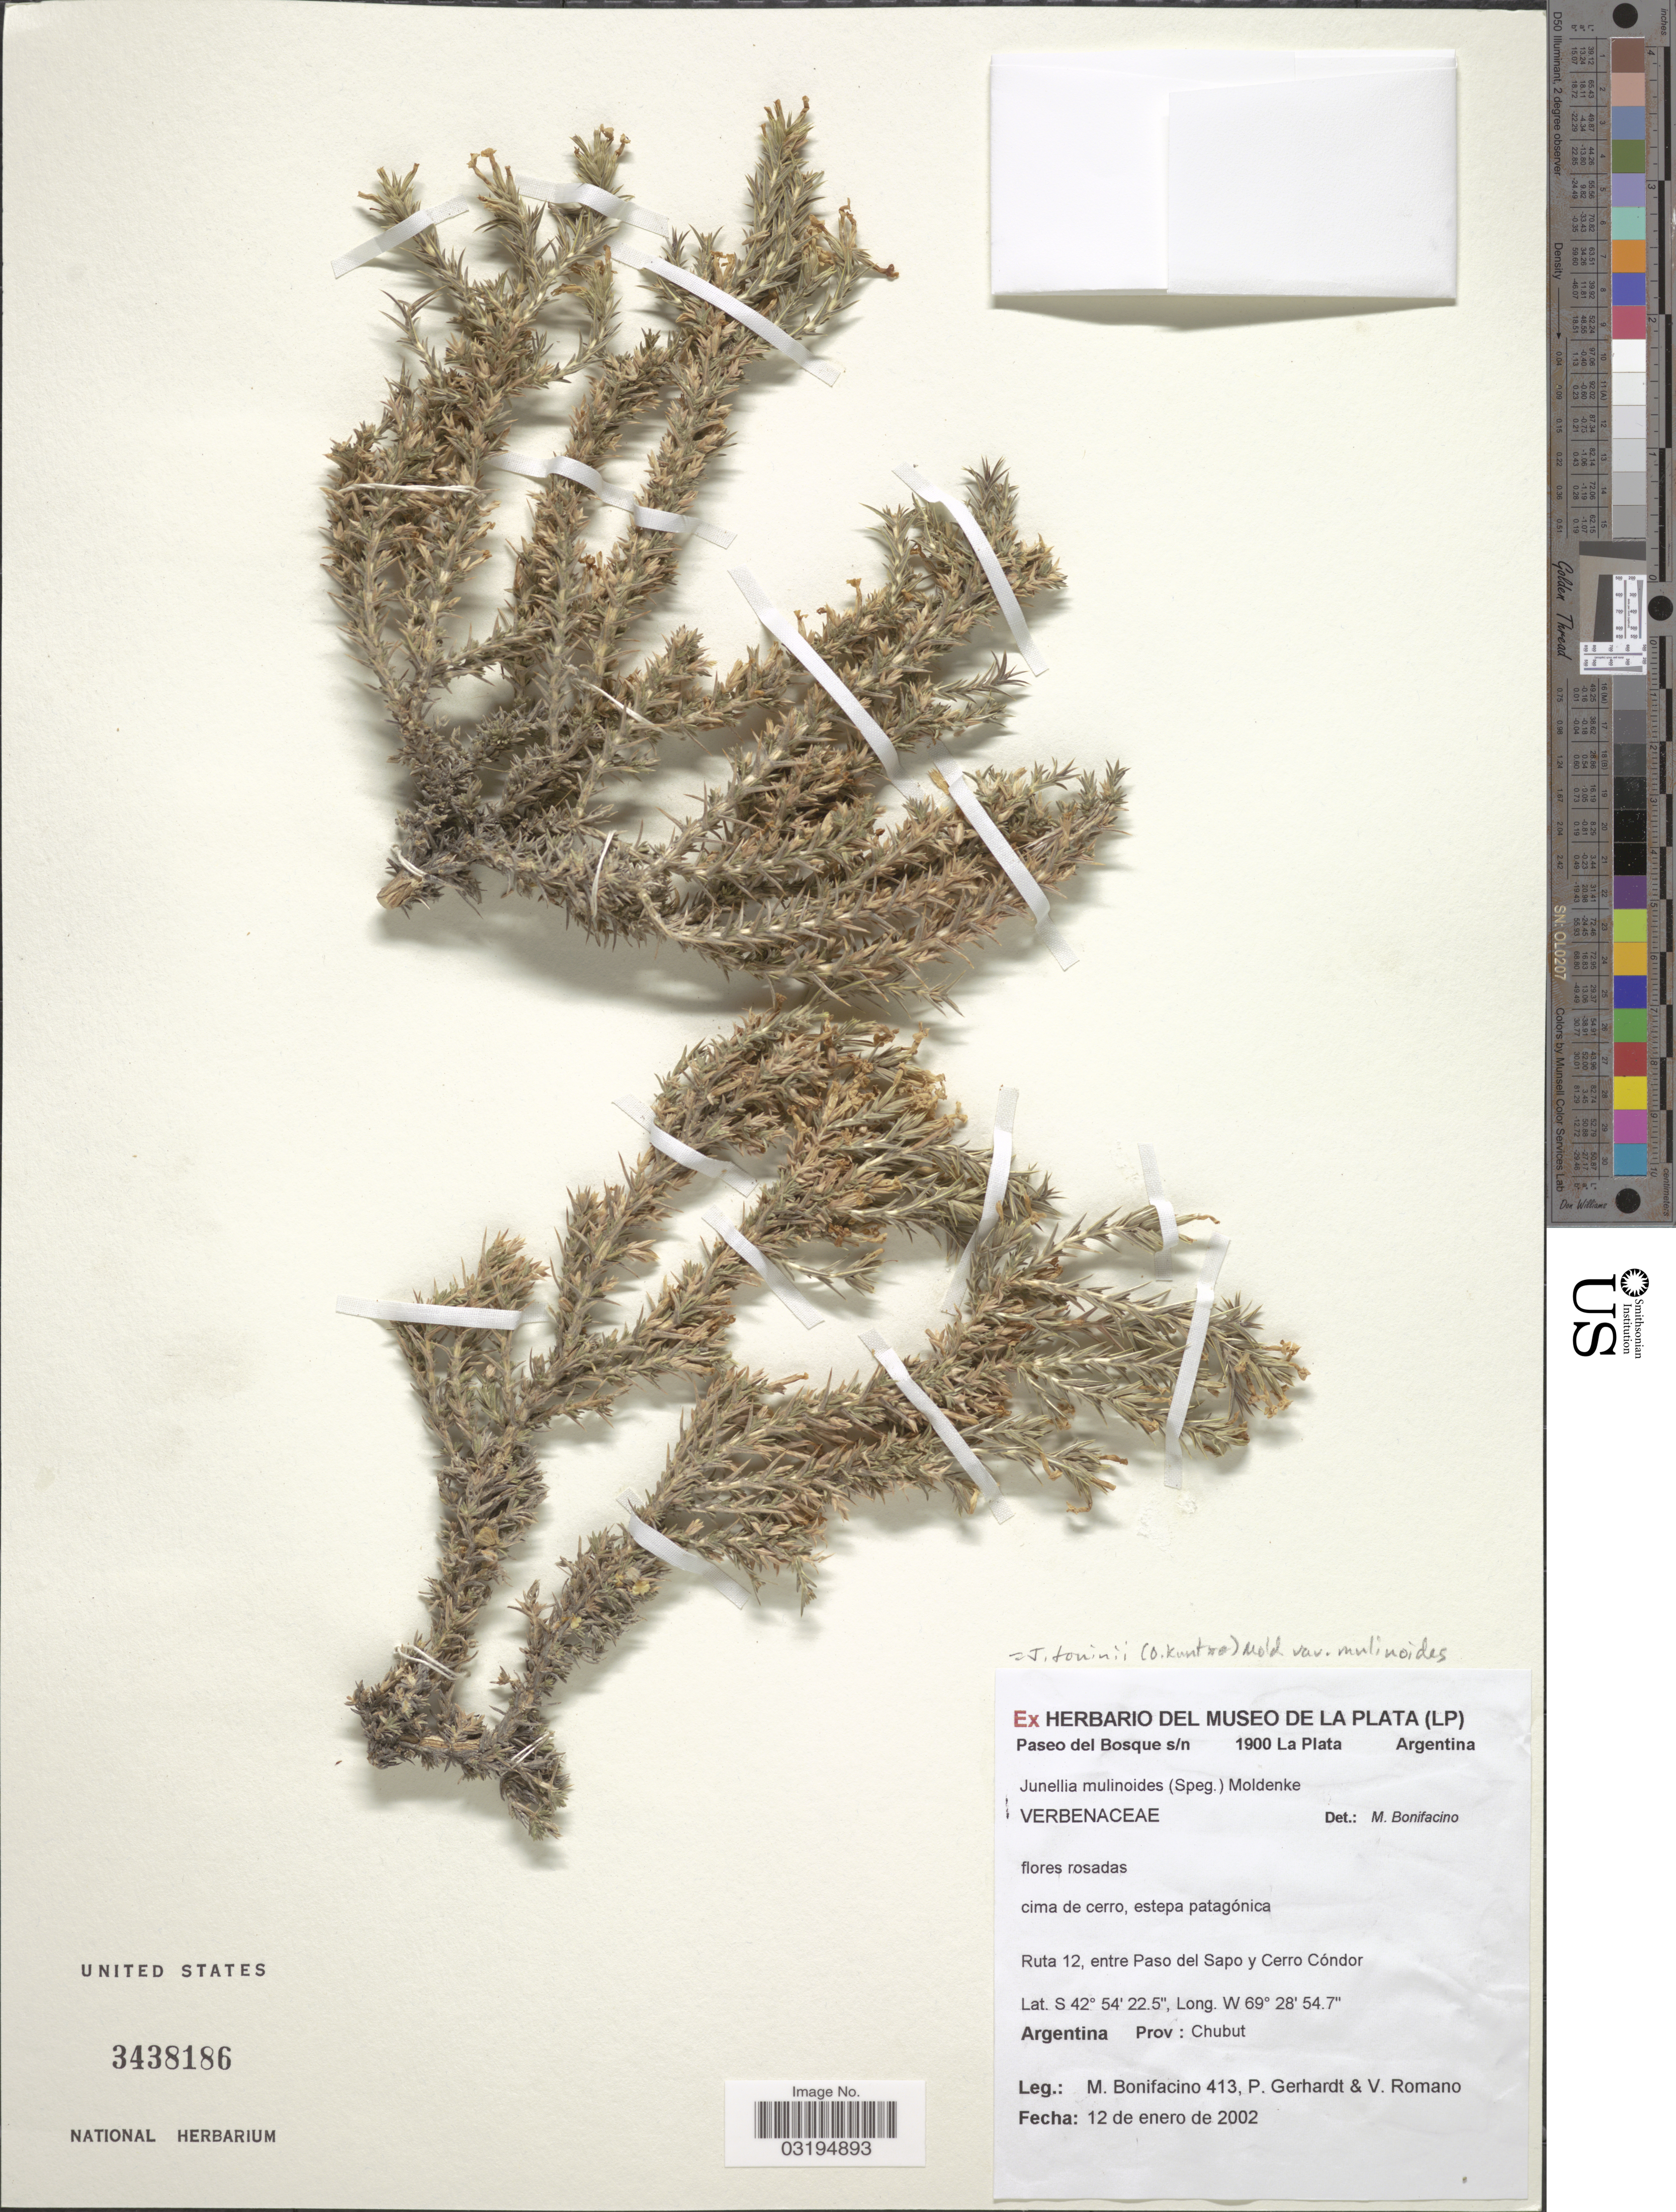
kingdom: Plantae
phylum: Tracheophyta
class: Magnoliopsida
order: Lamiales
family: Verbenaceae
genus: Junellia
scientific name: Junellia toninii var. mulinoides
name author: (Speg.) P. Peralta & Mulgura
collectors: M. Bonifacino, P. Gerhardt & V. Romano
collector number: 0413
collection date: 2002-01-12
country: Argentina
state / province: Chubut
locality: Ruta 12, entre Paso del Sapo y Cerro Cóndor.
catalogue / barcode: US 3438186